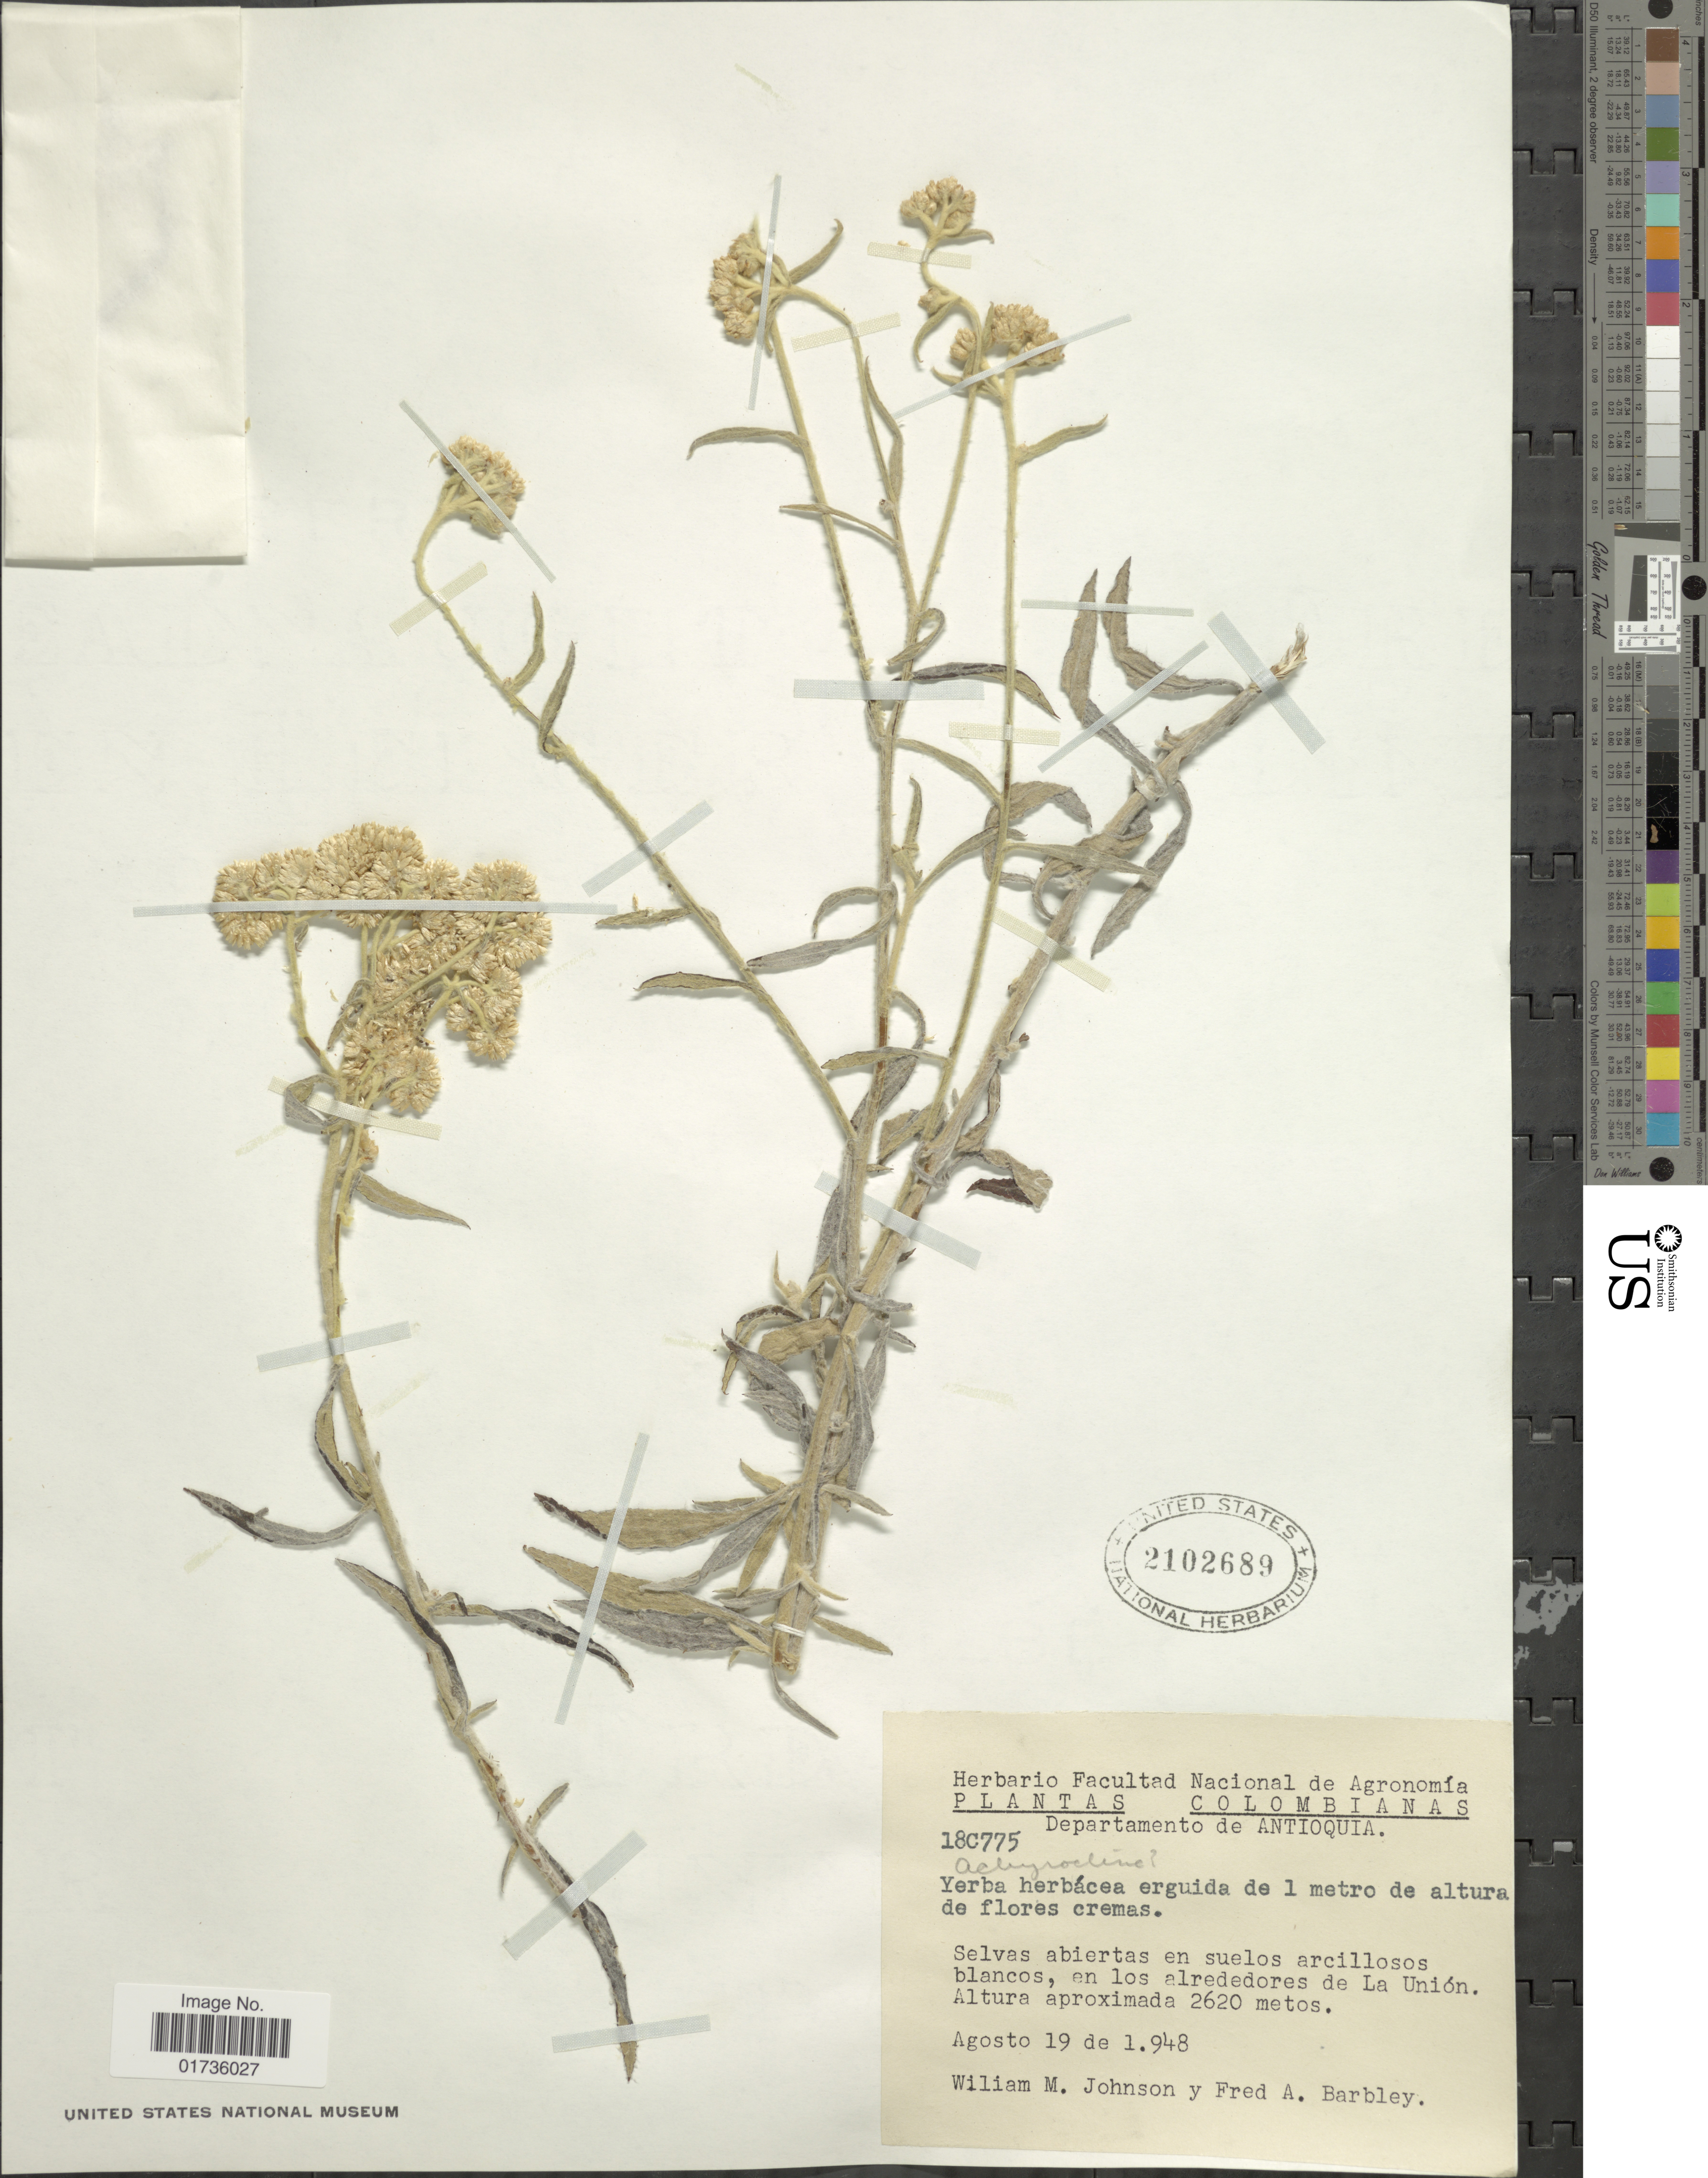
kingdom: Plantae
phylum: Tracheophyta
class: Magnoliopsida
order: Asterales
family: Asteraceae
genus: Achyrocline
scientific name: Achyrocline sp.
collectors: W. M. Johnson & F. A. Barkley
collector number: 18C775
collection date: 1948-08-19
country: Colombia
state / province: Antioquia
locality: Department of Antioquia, Selvas abiertas en suelos arcillosos blancos, en los alrededores de La Unión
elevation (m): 2620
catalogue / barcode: US 2102689